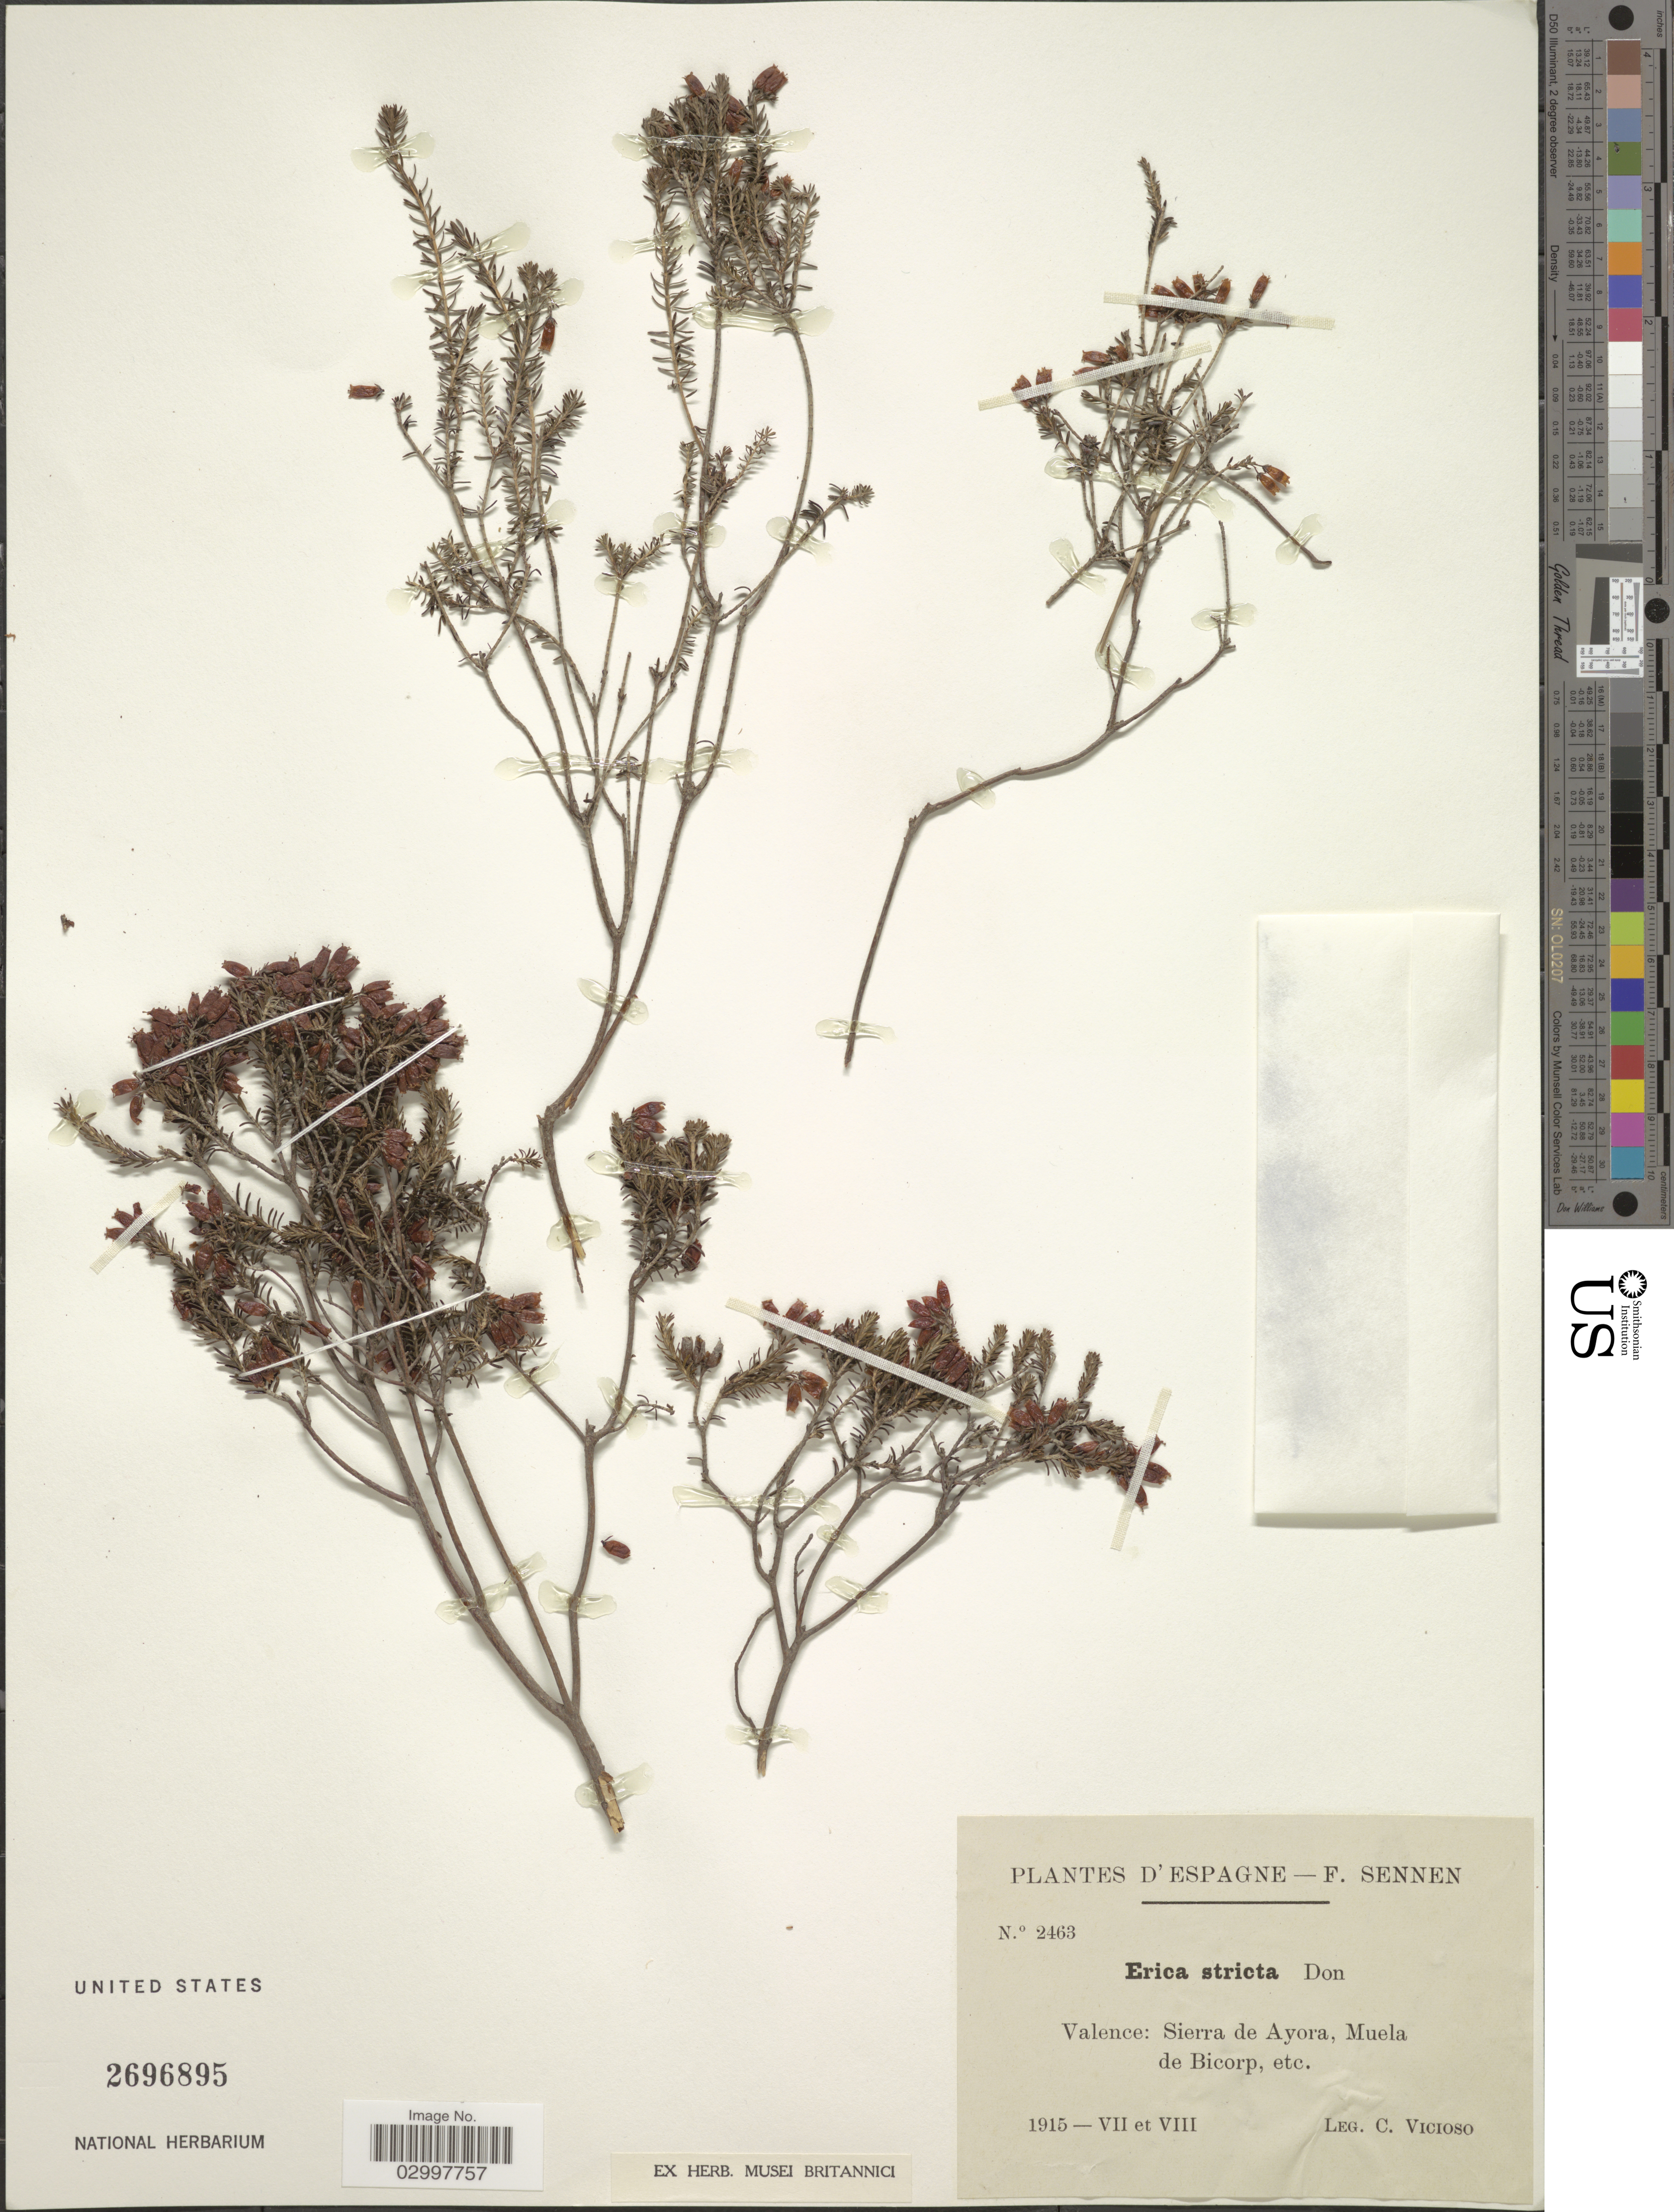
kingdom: Plantae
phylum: Tracheophyta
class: Magnoliopsida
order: Ericales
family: Ericaceae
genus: Erica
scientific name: Erica stricta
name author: Donn ex Willd.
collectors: C. Vicioso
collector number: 2463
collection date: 1915-07/1915-08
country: Spain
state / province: Valenciana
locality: Espagne. Valence: Sierra de Ayora, Muela de Bicorp, etc.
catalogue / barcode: US 2696895